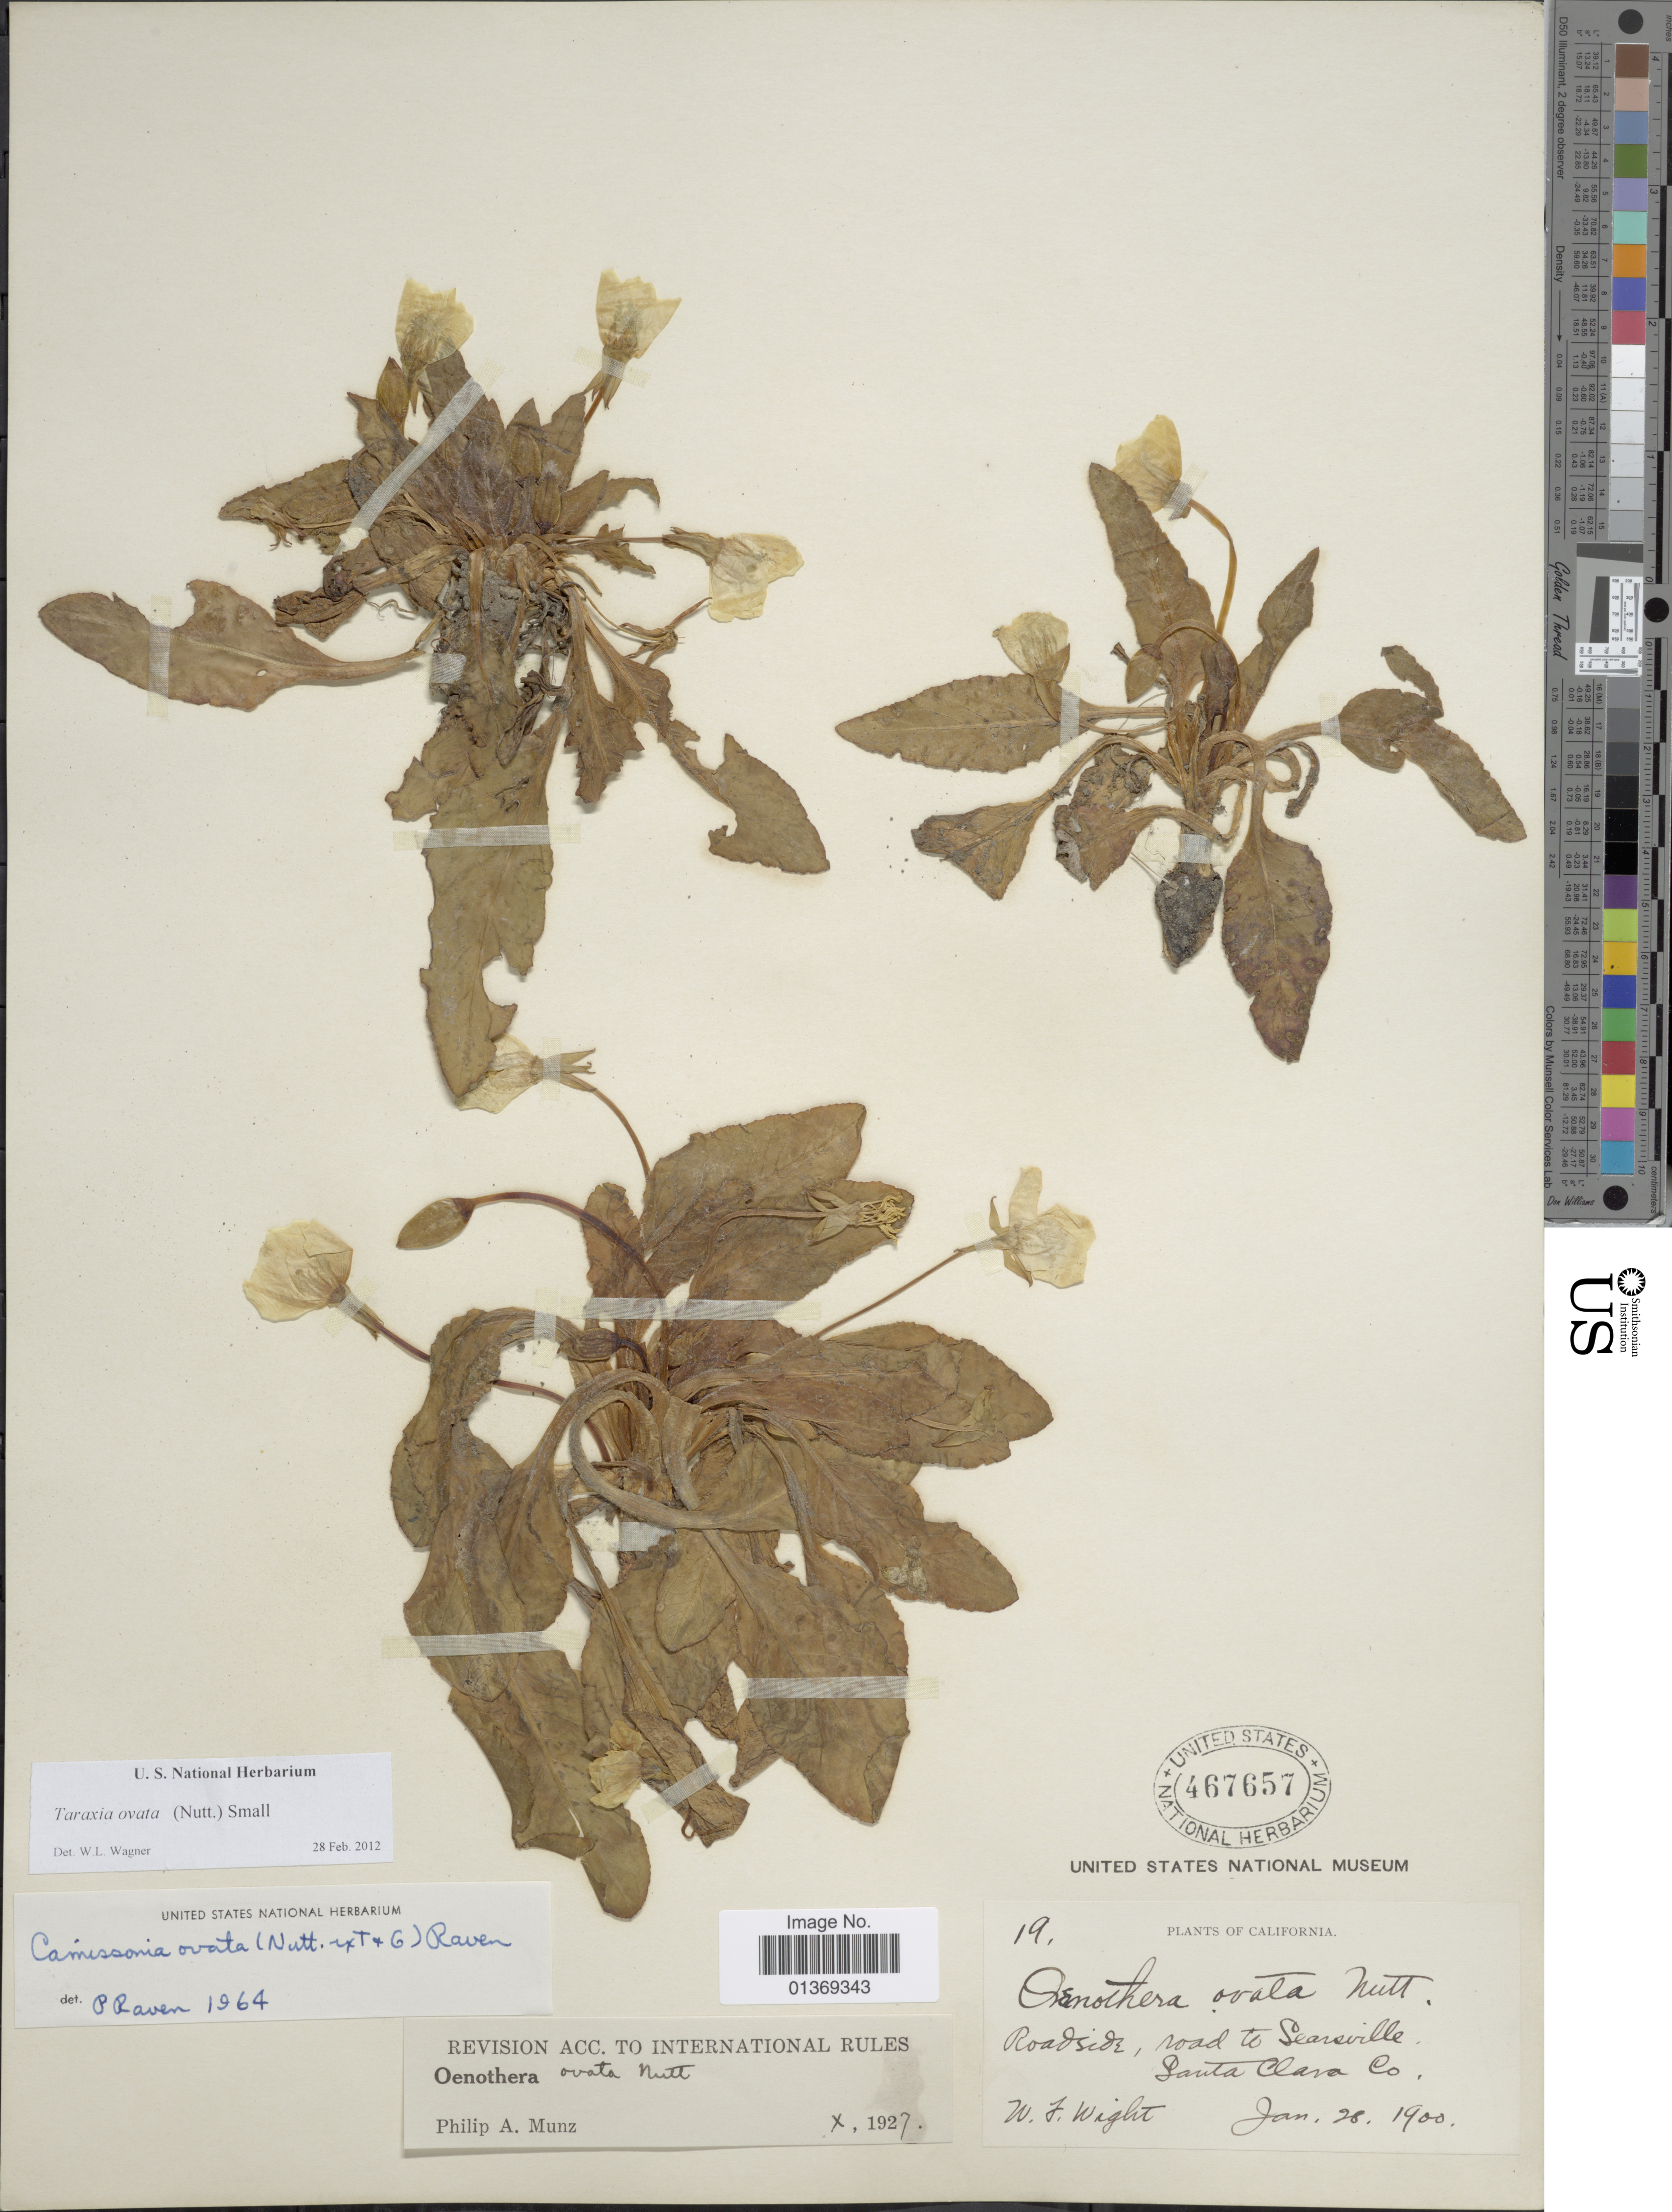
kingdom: Plantae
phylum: Tracheophyta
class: Magnoliopsida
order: Myrtales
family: Onagraceae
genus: Taraxia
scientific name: Taraxia ovata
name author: (Nutt.) Small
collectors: W. Wight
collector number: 19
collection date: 1900-01-28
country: United States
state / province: California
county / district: Santa Clara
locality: Roadside, road to Searsville, Santa Clara Co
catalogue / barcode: US 467657